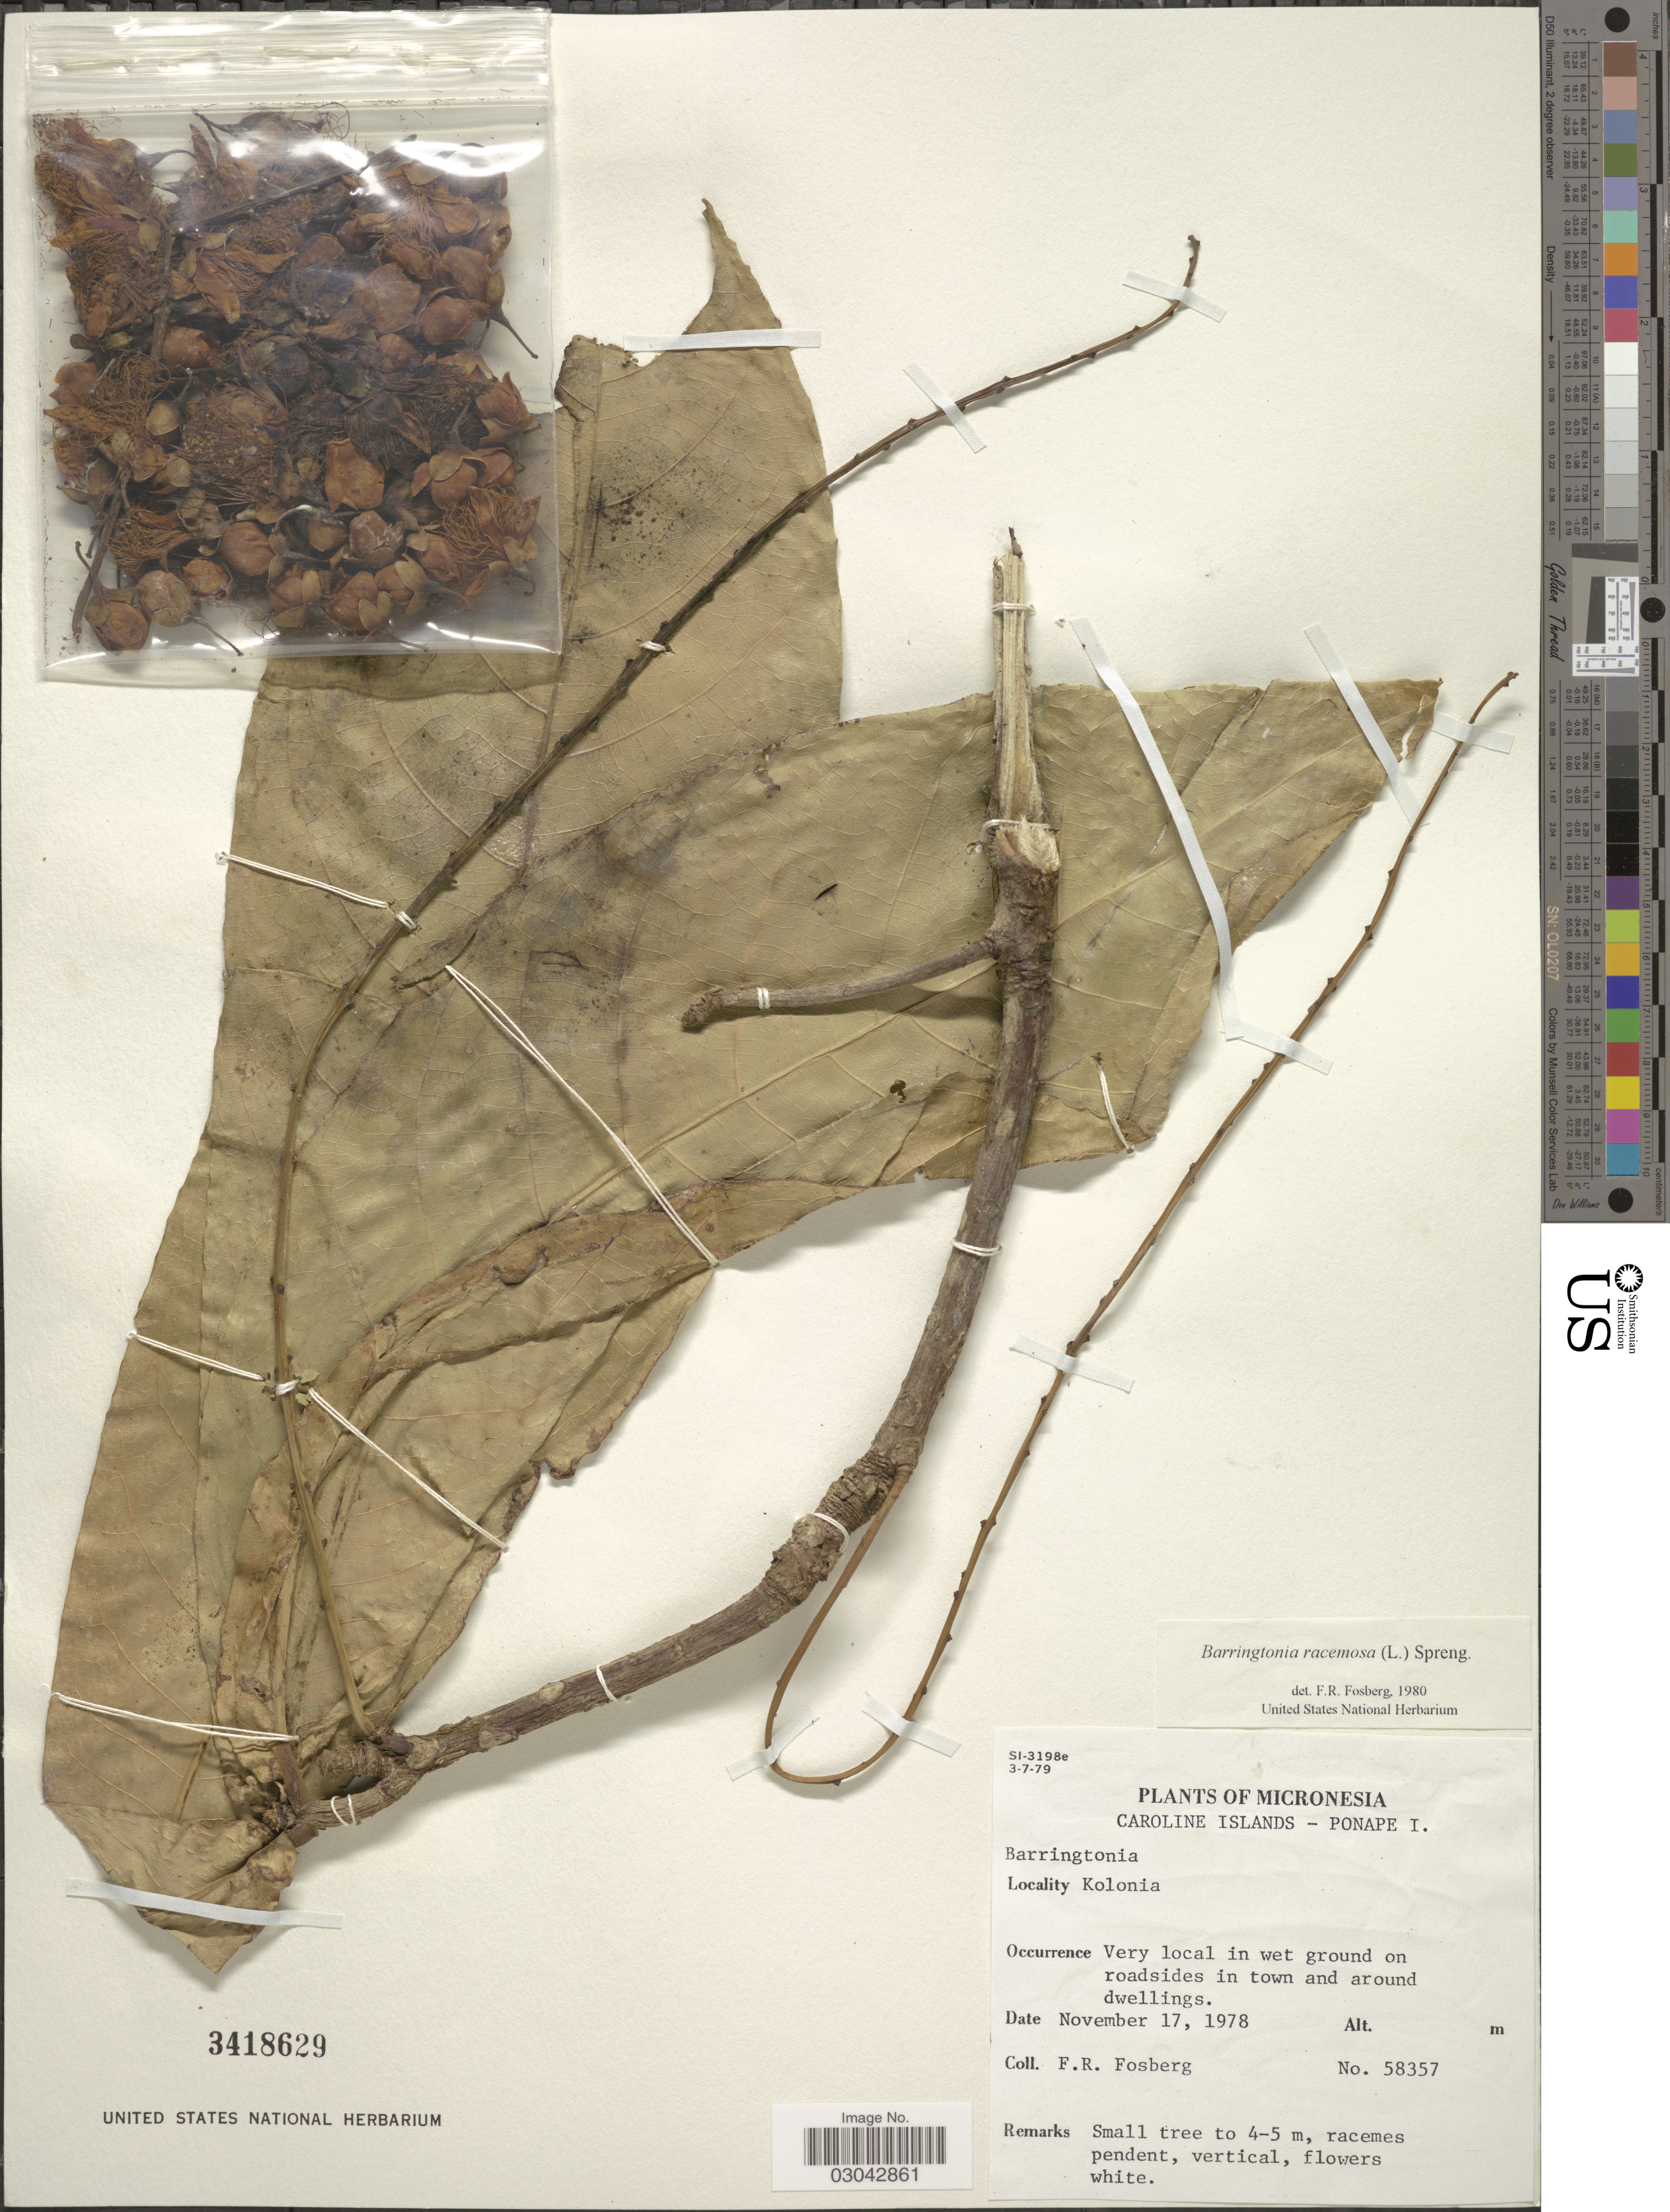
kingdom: Plantae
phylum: Tracheophyta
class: Magnoliopsida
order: Ericales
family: Lecythidaceae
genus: Barringtonia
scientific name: Barringtonia racemosa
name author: (L.) Spreng.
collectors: F. R. Fosberg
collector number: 58357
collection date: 1978-11-17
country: Micronesia, Federated States of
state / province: Pohnpei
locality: Micronesia, Caroline Islands - Ponape I., Kolonia.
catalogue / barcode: US 3418629